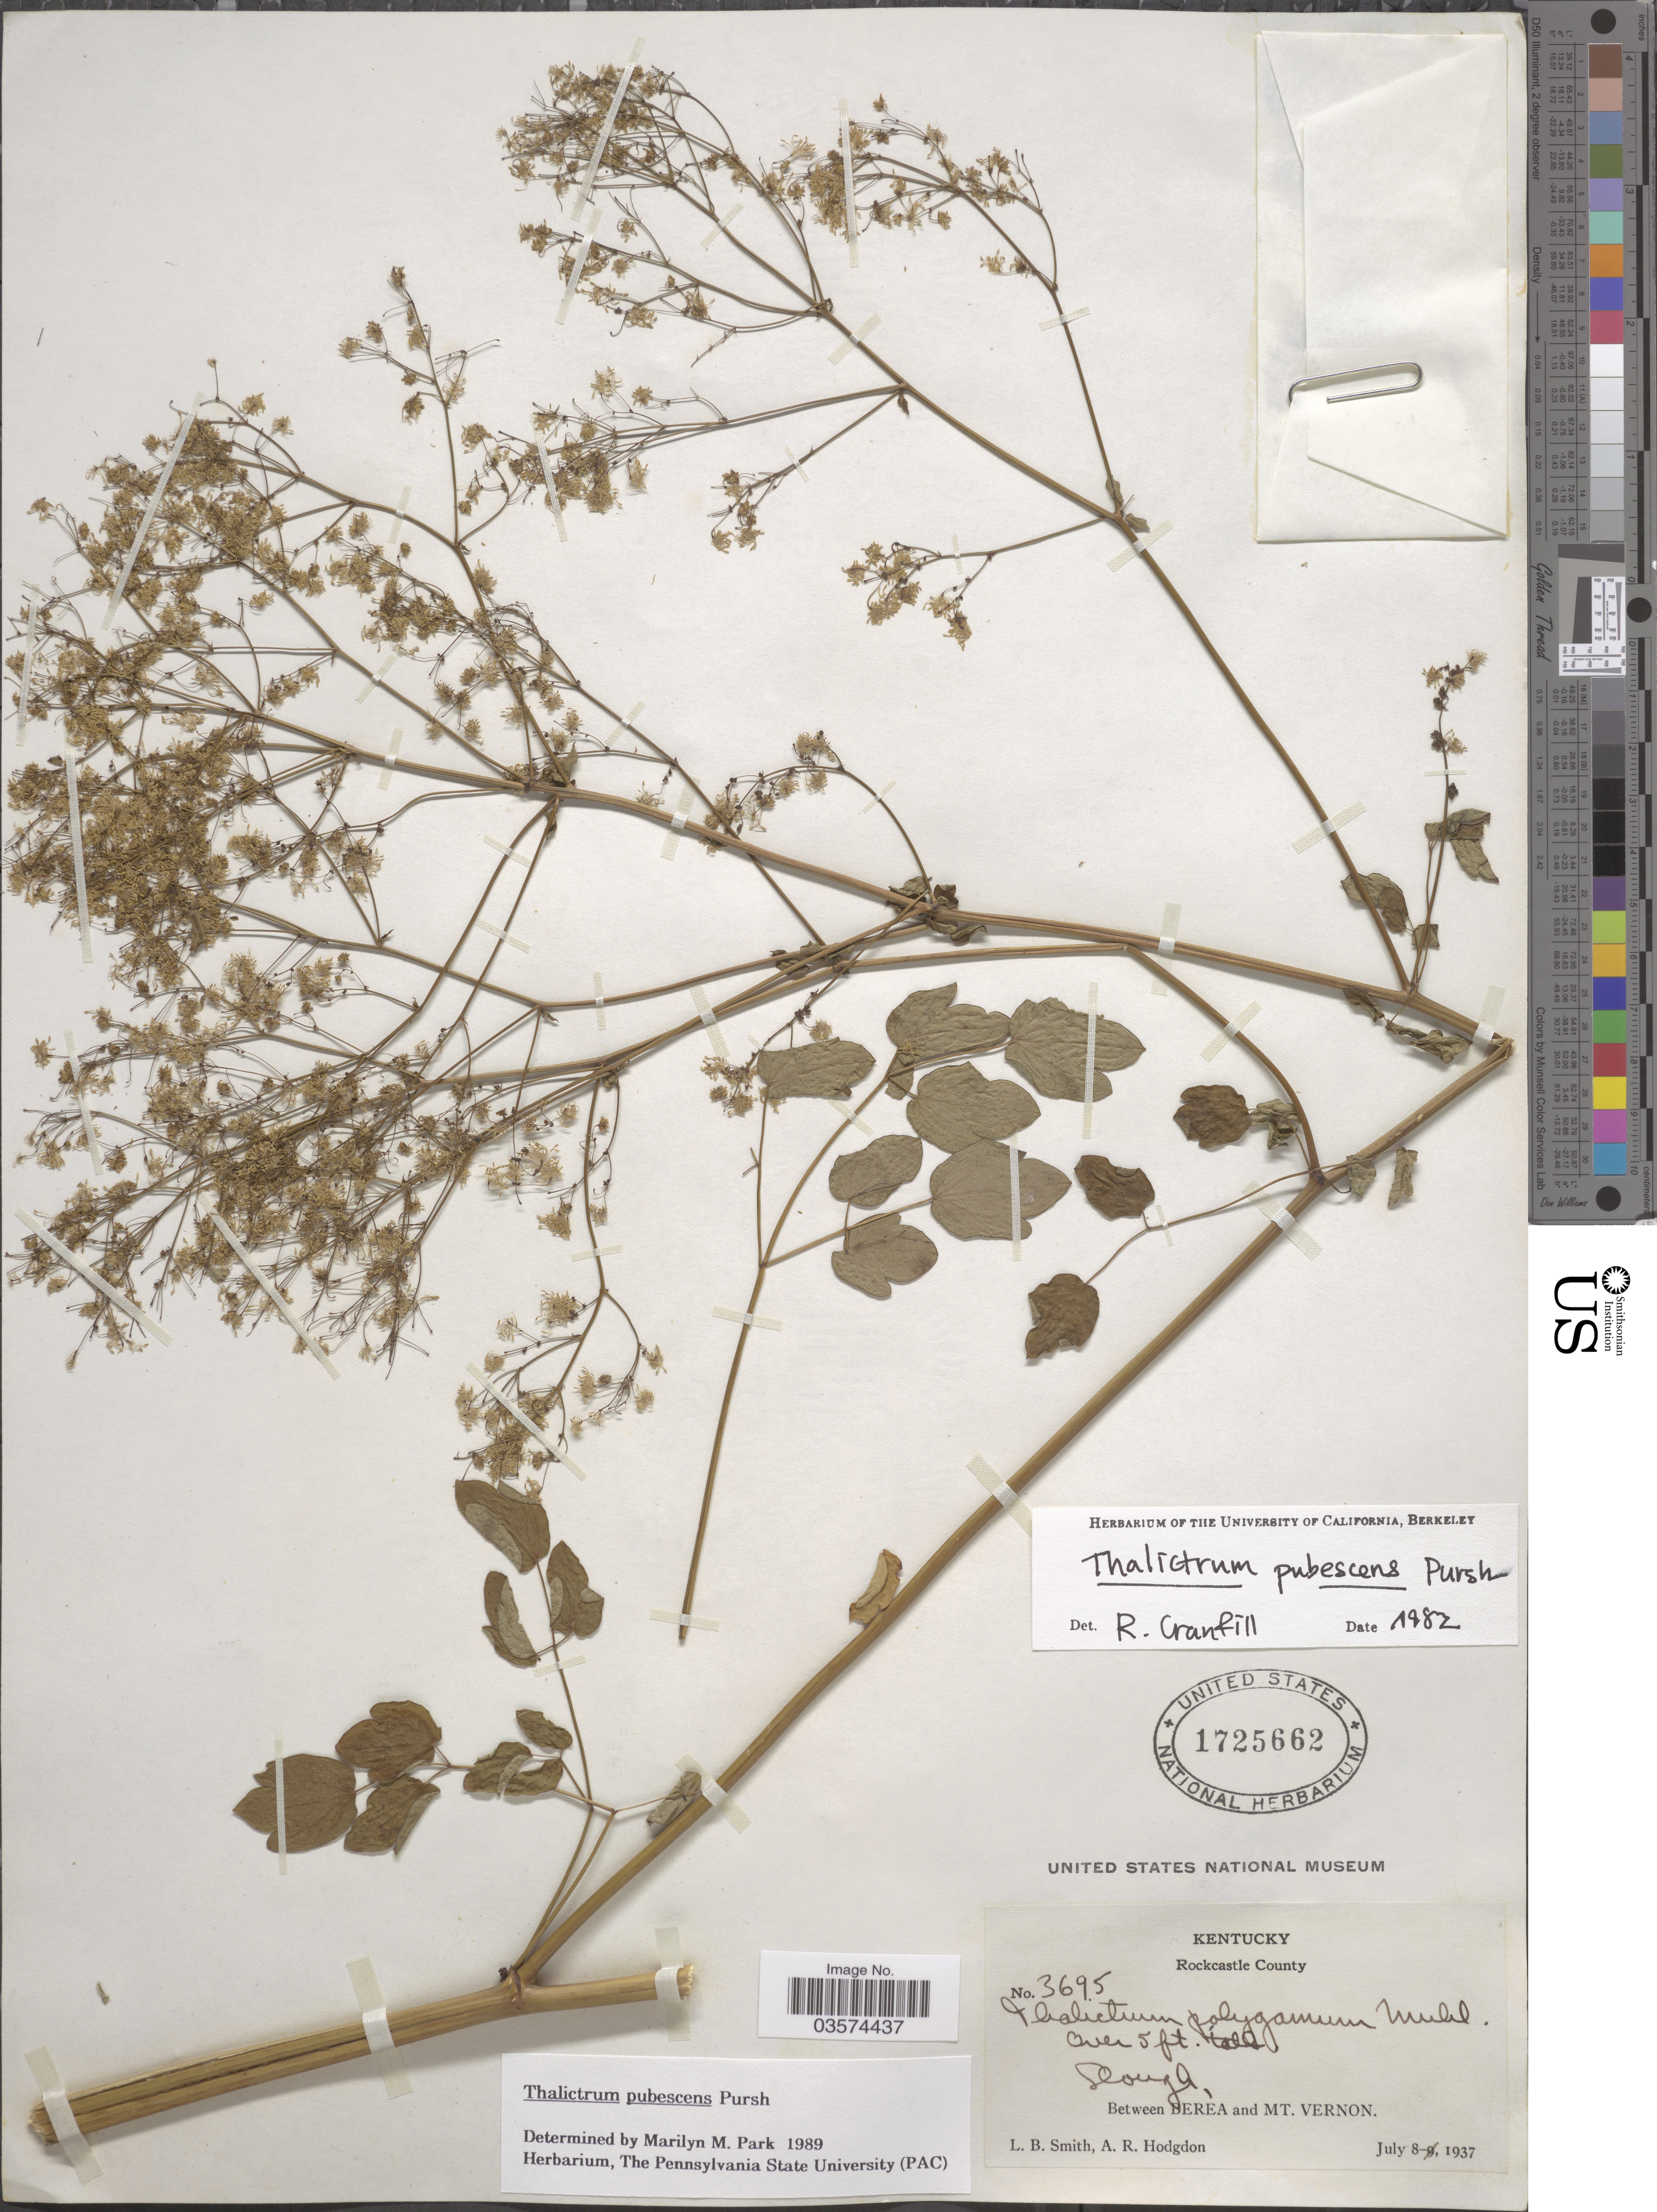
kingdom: Plantae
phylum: Tracheophyta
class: Magnoliopsida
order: Ranunculales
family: Ranunculaceae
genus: Thalictrum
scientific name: Thalictrum pubescens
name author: Pursh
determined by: Park, Marilyn Marqueen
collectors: L. Smith & A. R. Hodgdon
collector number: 3695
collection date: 1937-07-08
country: United States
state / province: Kentucky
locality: Rockcastle County. Slough, between Berea and Mt. Vernon.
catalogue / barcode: US 1725662